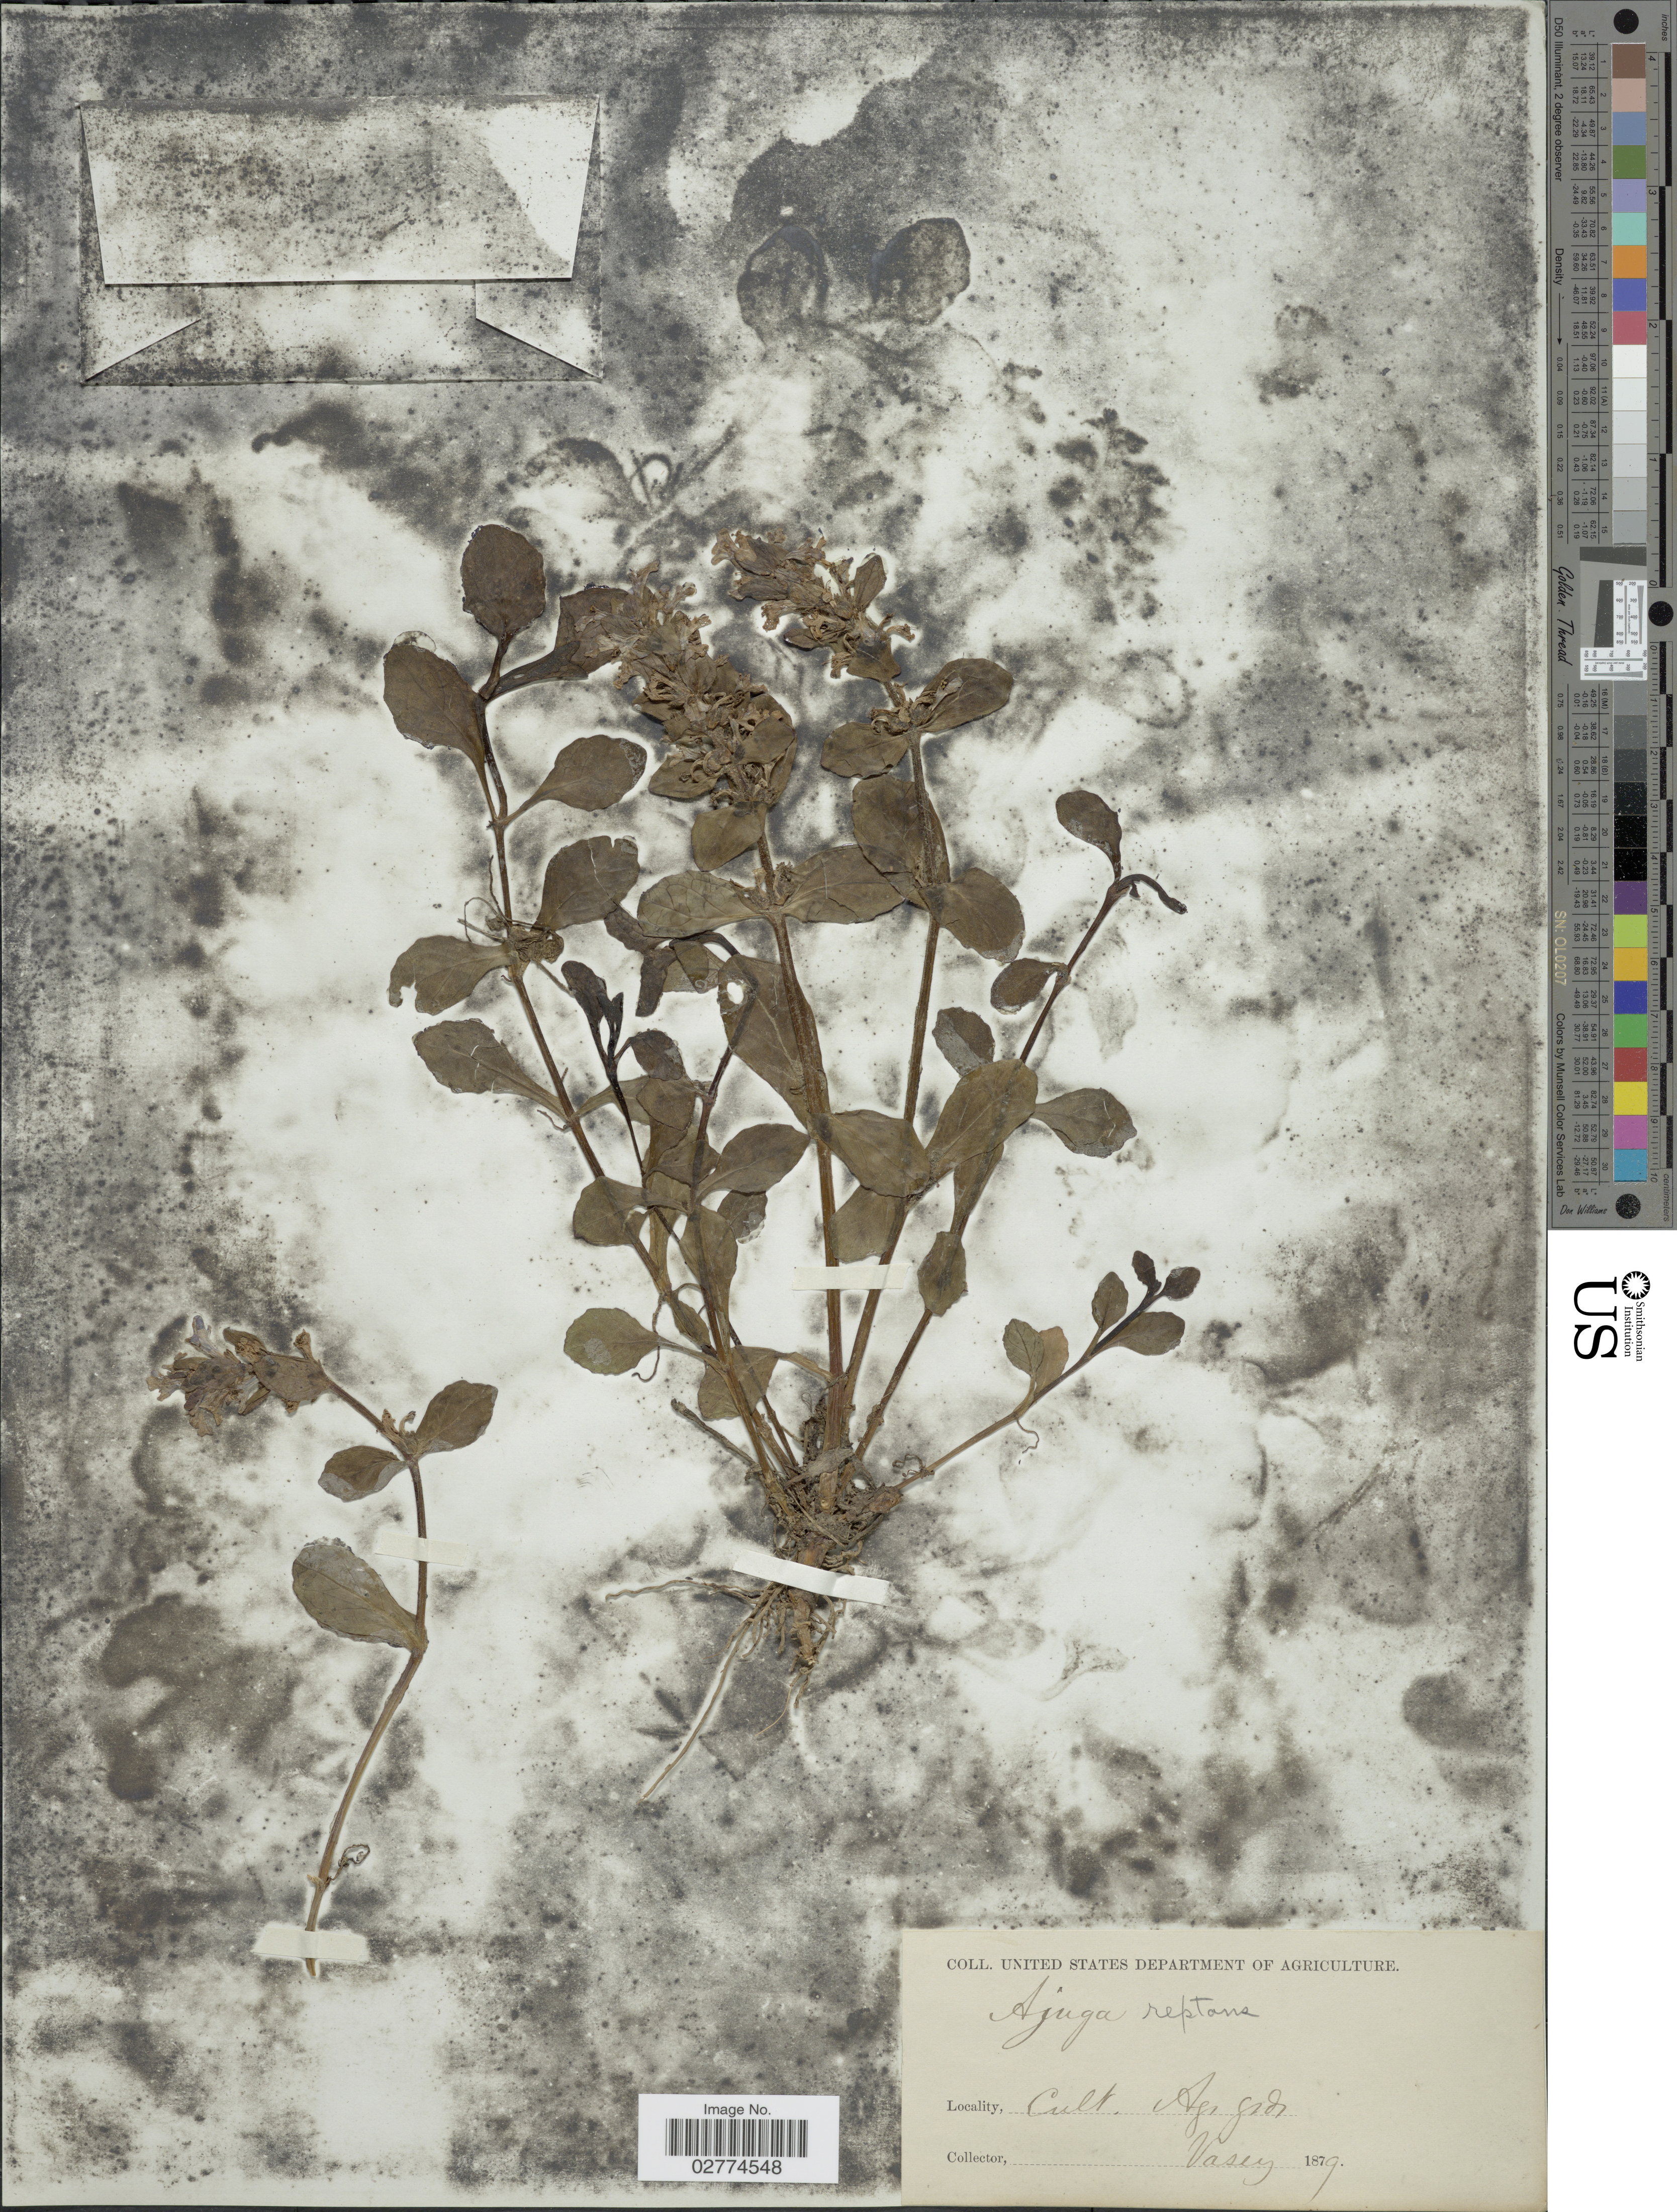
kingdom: Plantae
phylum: Tracheophyta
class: Magnoliopsida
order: Lamiales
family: Lamiaceae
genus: Ajuga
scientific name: Ajuga reptans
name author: L.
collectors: Vasey, --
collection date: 1879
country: United States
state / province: District of Columbia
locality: Cult. Agr. grds.